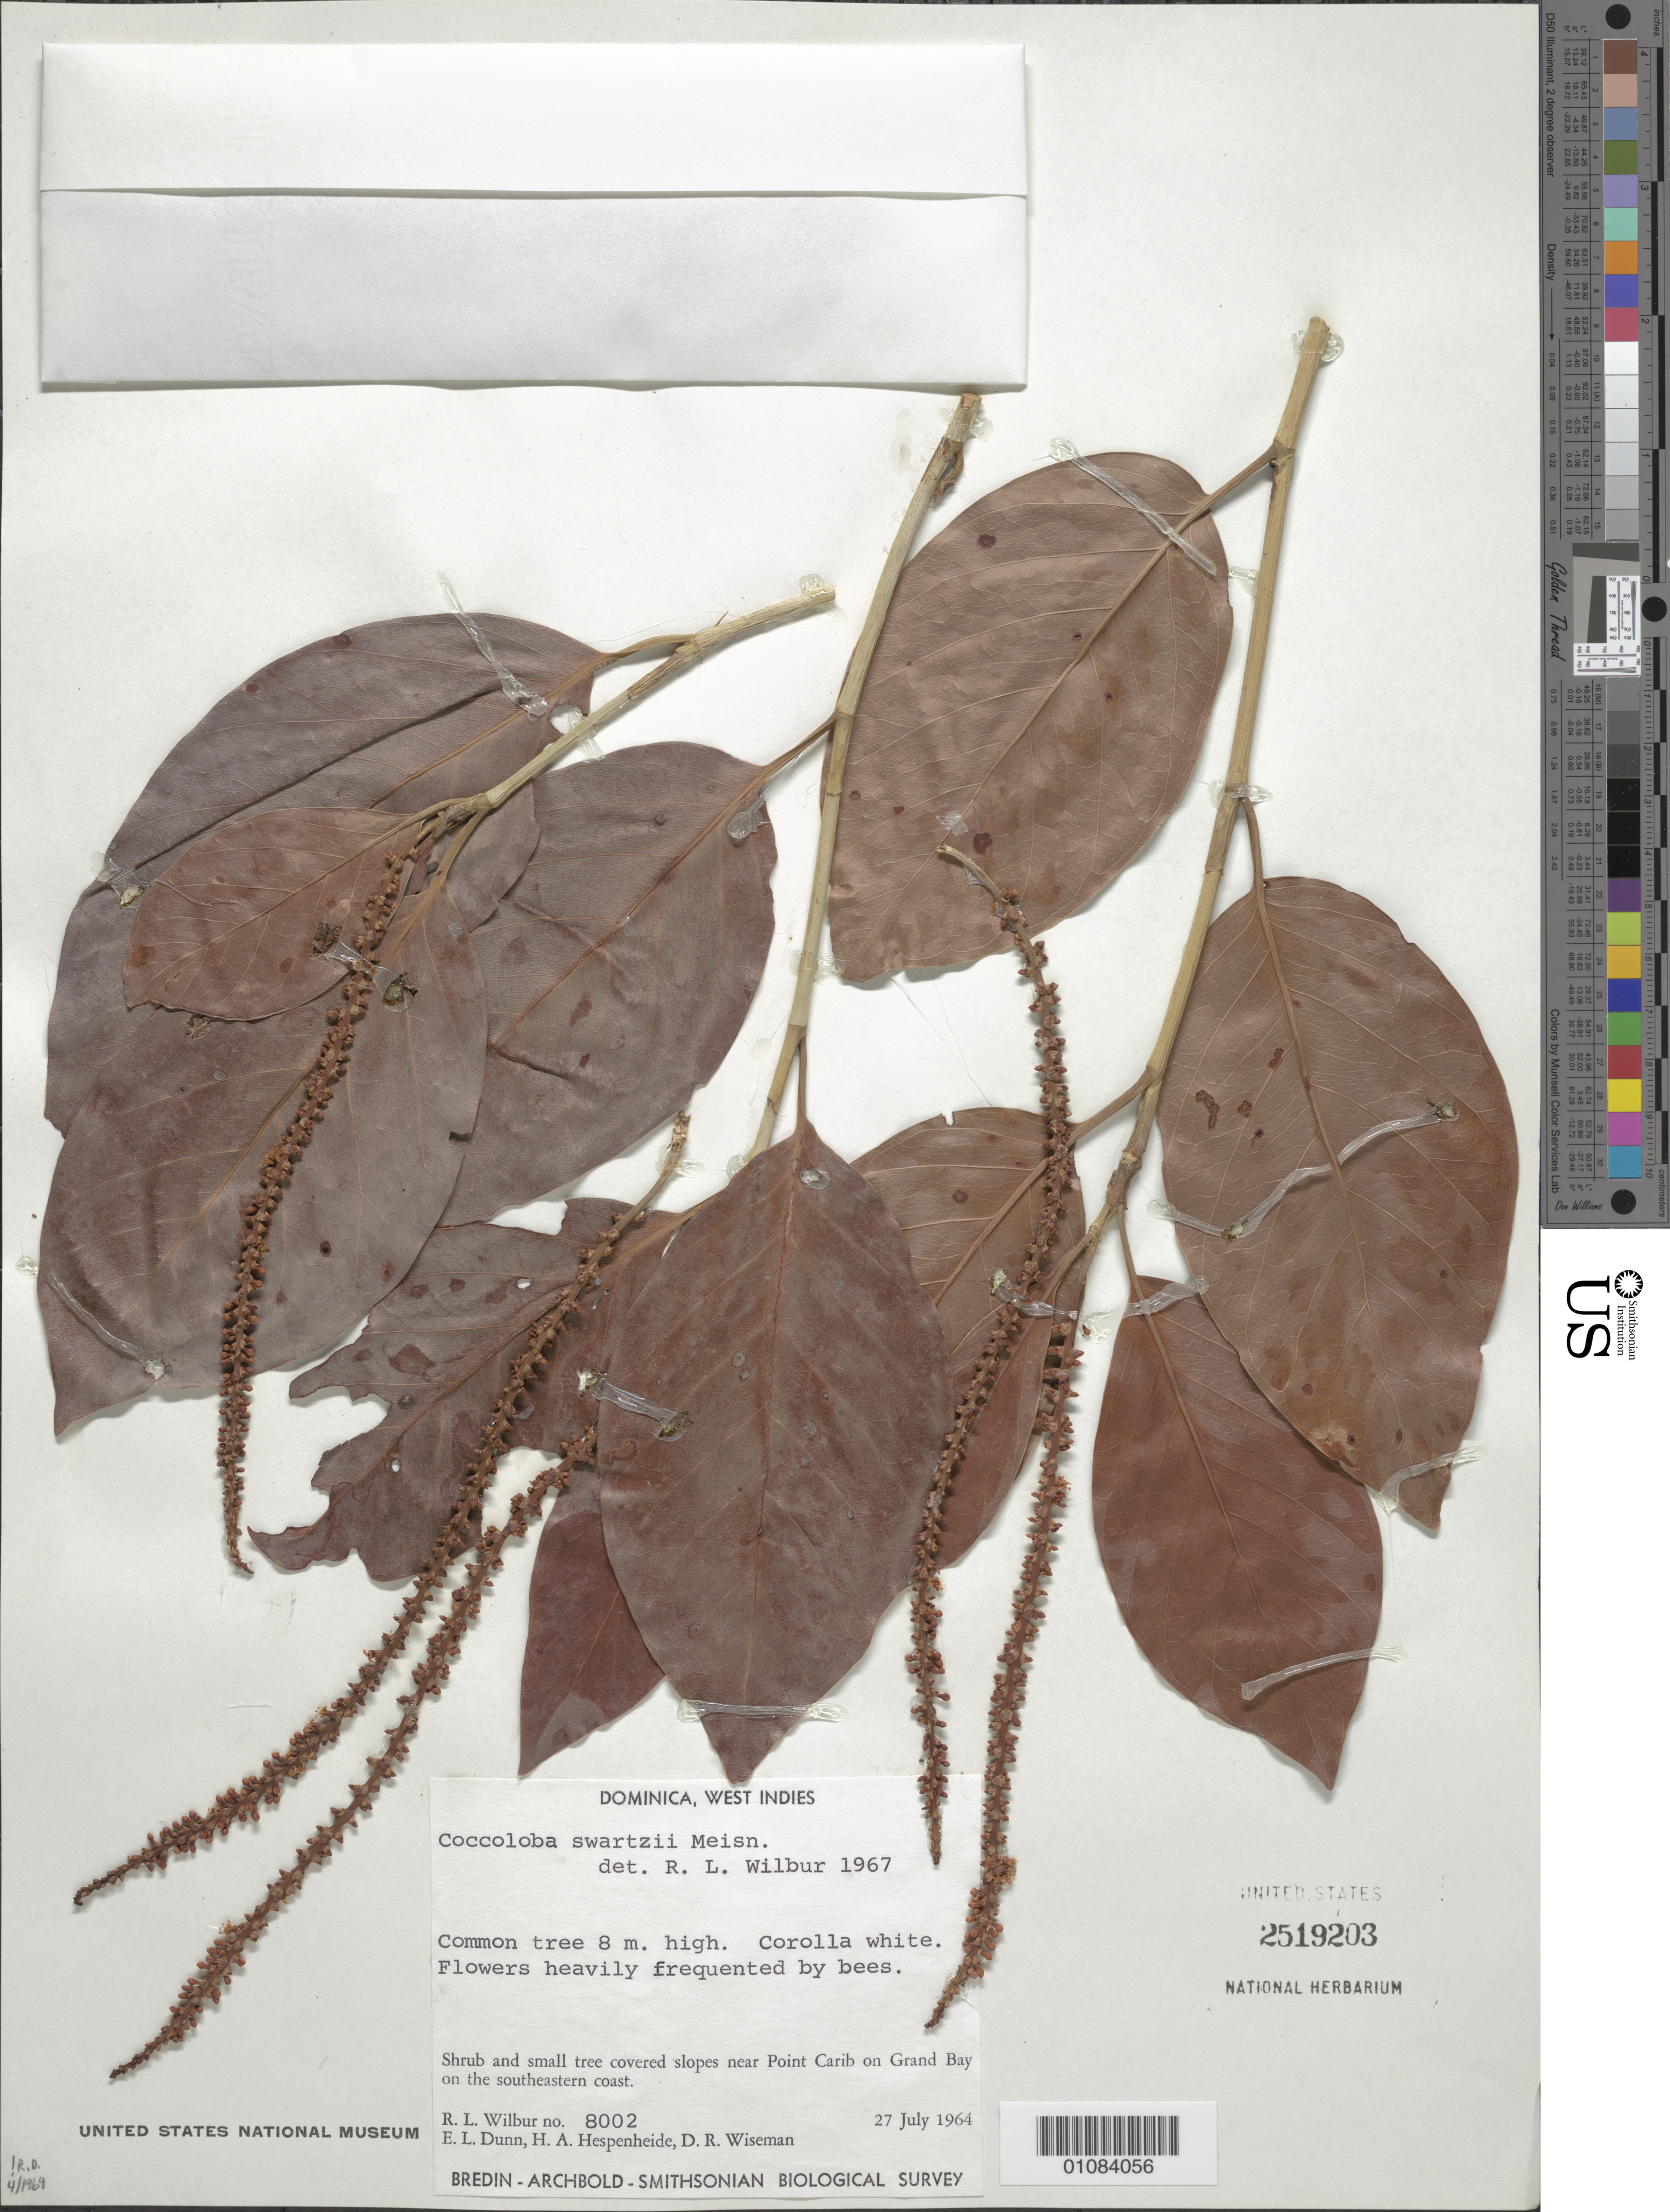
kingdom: Plantae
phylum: Tracheophyta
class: Magnoliopsida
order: Caryophyllales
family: Polygonaceae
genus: Coccoloba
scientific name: Coccoloba swartzii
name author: Meisn.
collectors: R. L. Wilbur, E. Dunn, H. A. Hespenheide & D. R. Wiseman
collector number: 8002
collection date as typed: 27 Jul 1964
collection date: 1964-07-27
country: Dominica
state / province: St. Patrick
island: Dominica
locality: Near Point Carib on Grand Bay on the southeastern coast.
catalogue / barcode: US 2519203